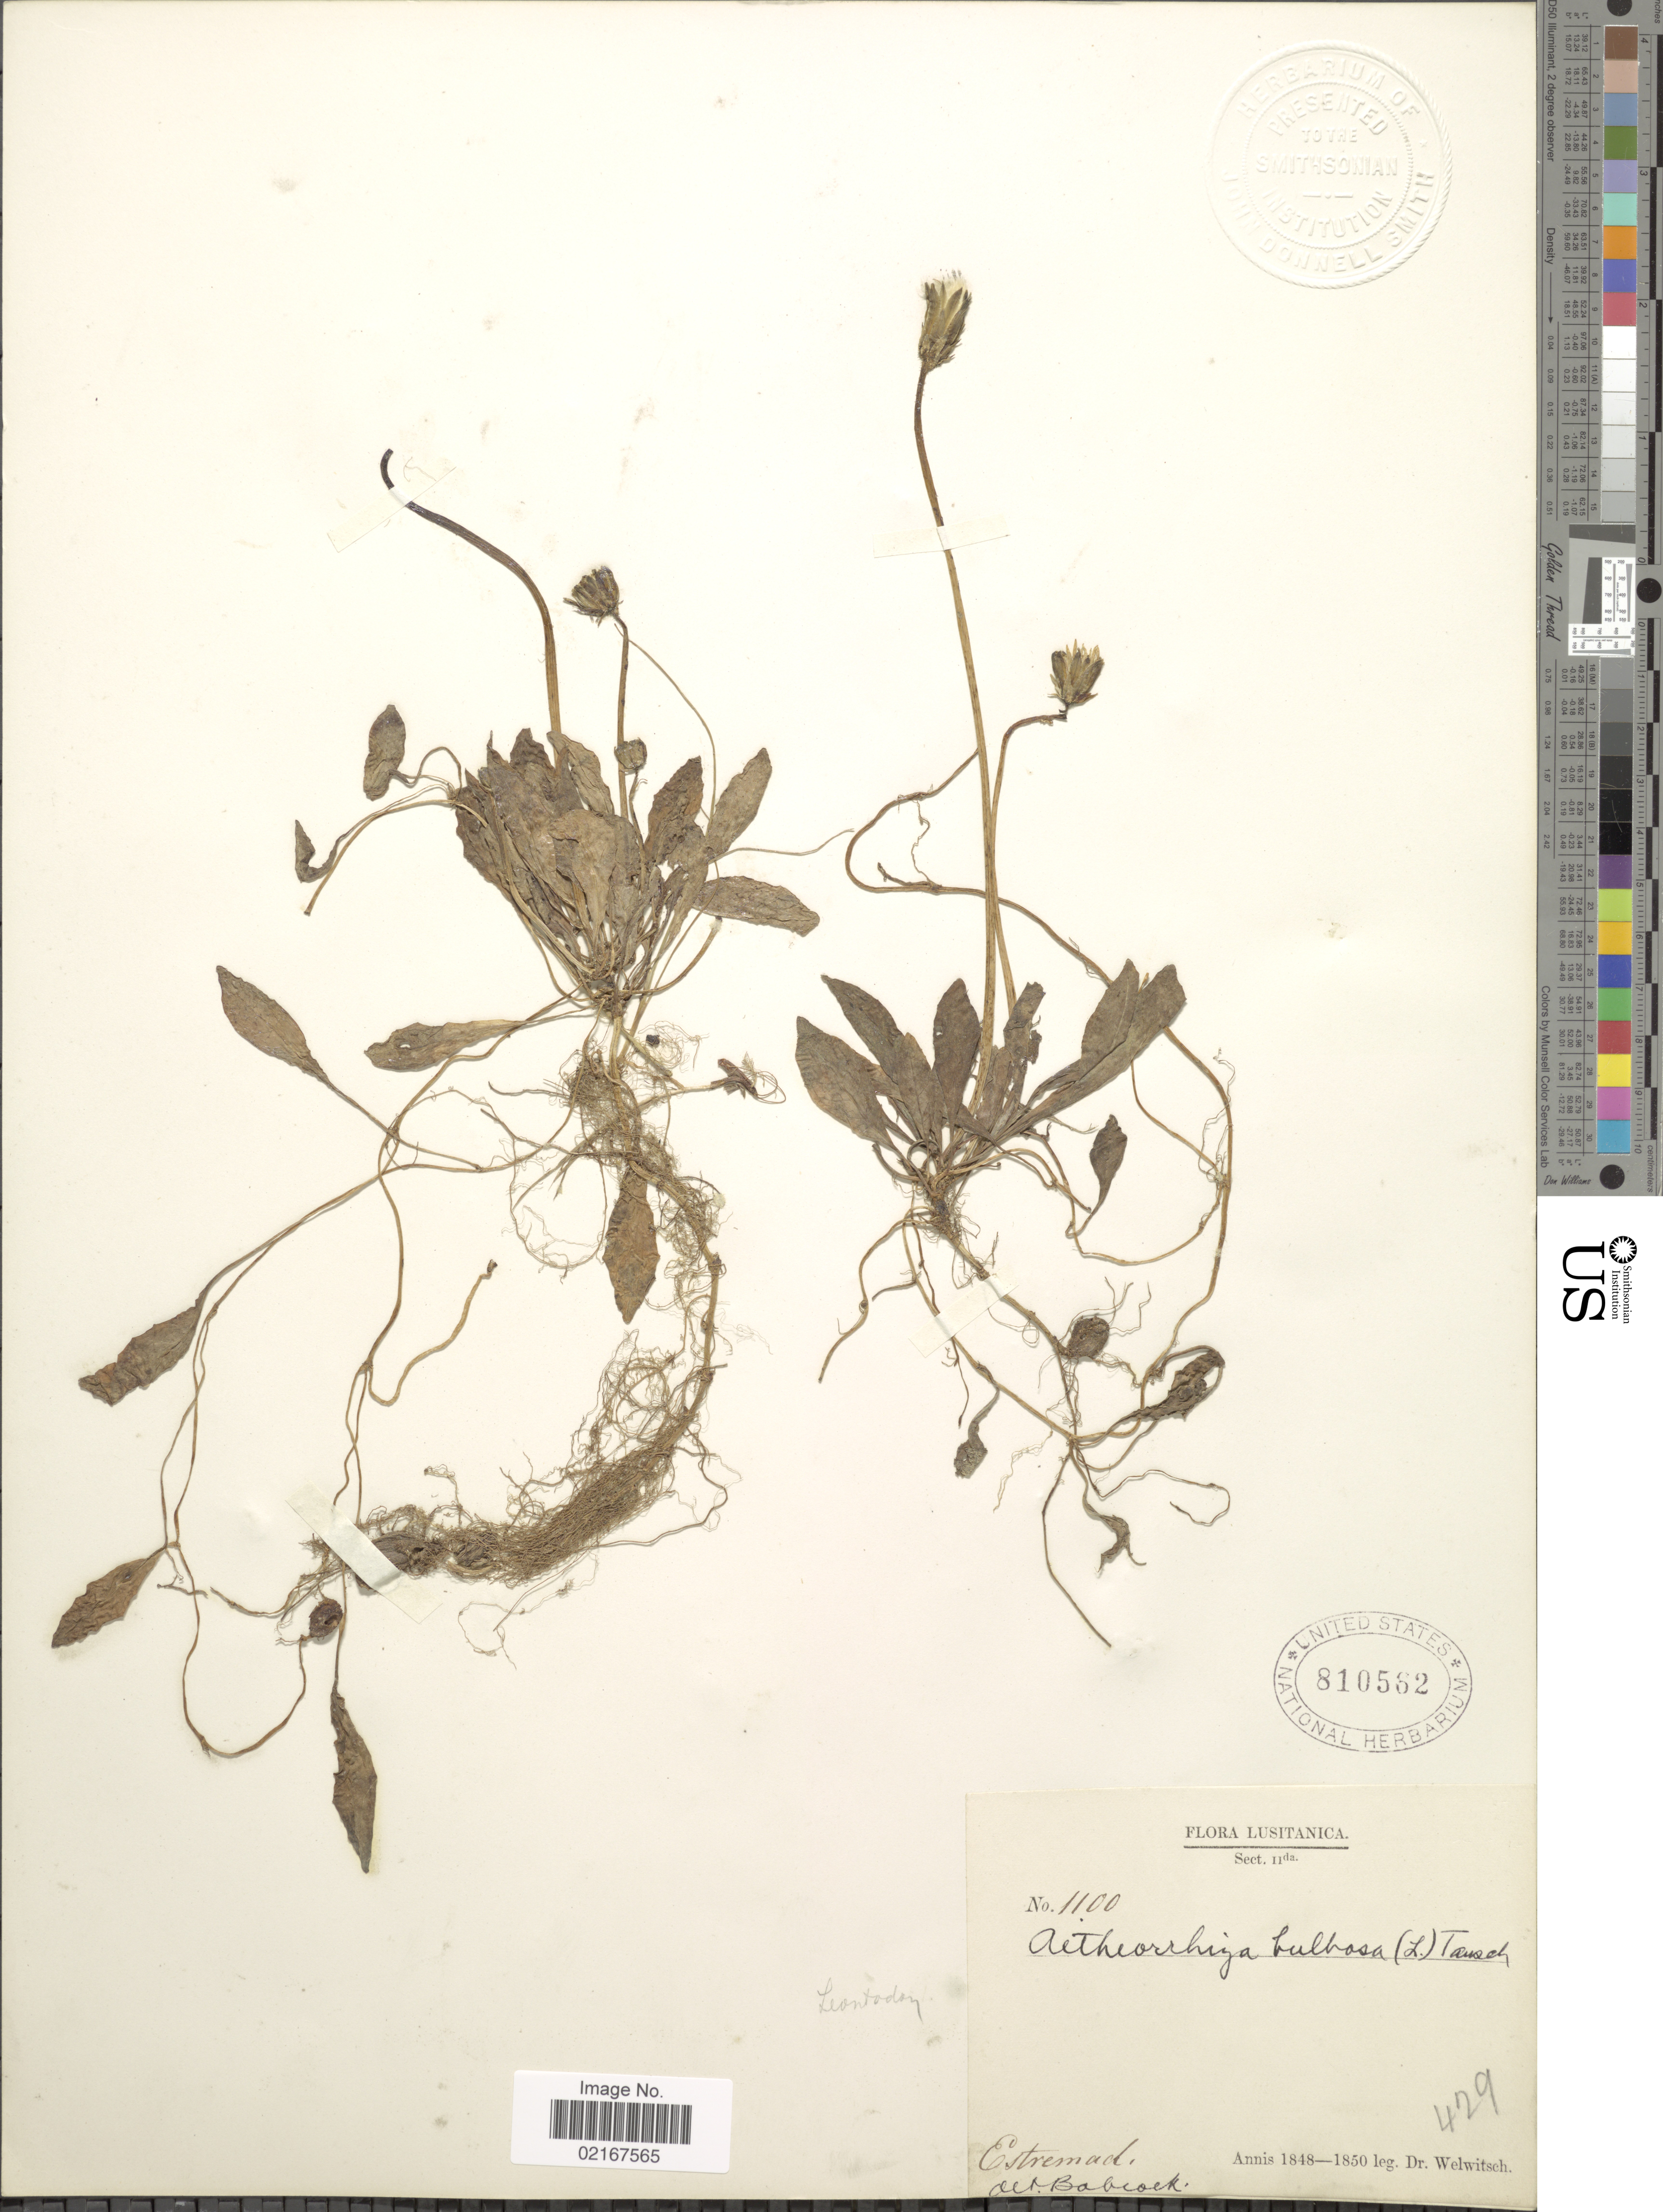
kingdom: Plantae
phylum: Tracheophyta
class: Magnoliopsida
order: Asterales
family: Asteraceae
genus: Aetheorhiza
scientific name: Aetheorhiza bulbosa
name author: (L.) Cass.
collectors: -. Welwitsch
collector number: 1100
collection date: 1848/1850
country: Portugal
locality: Lusitanica, Estremad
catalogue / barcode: US 810562